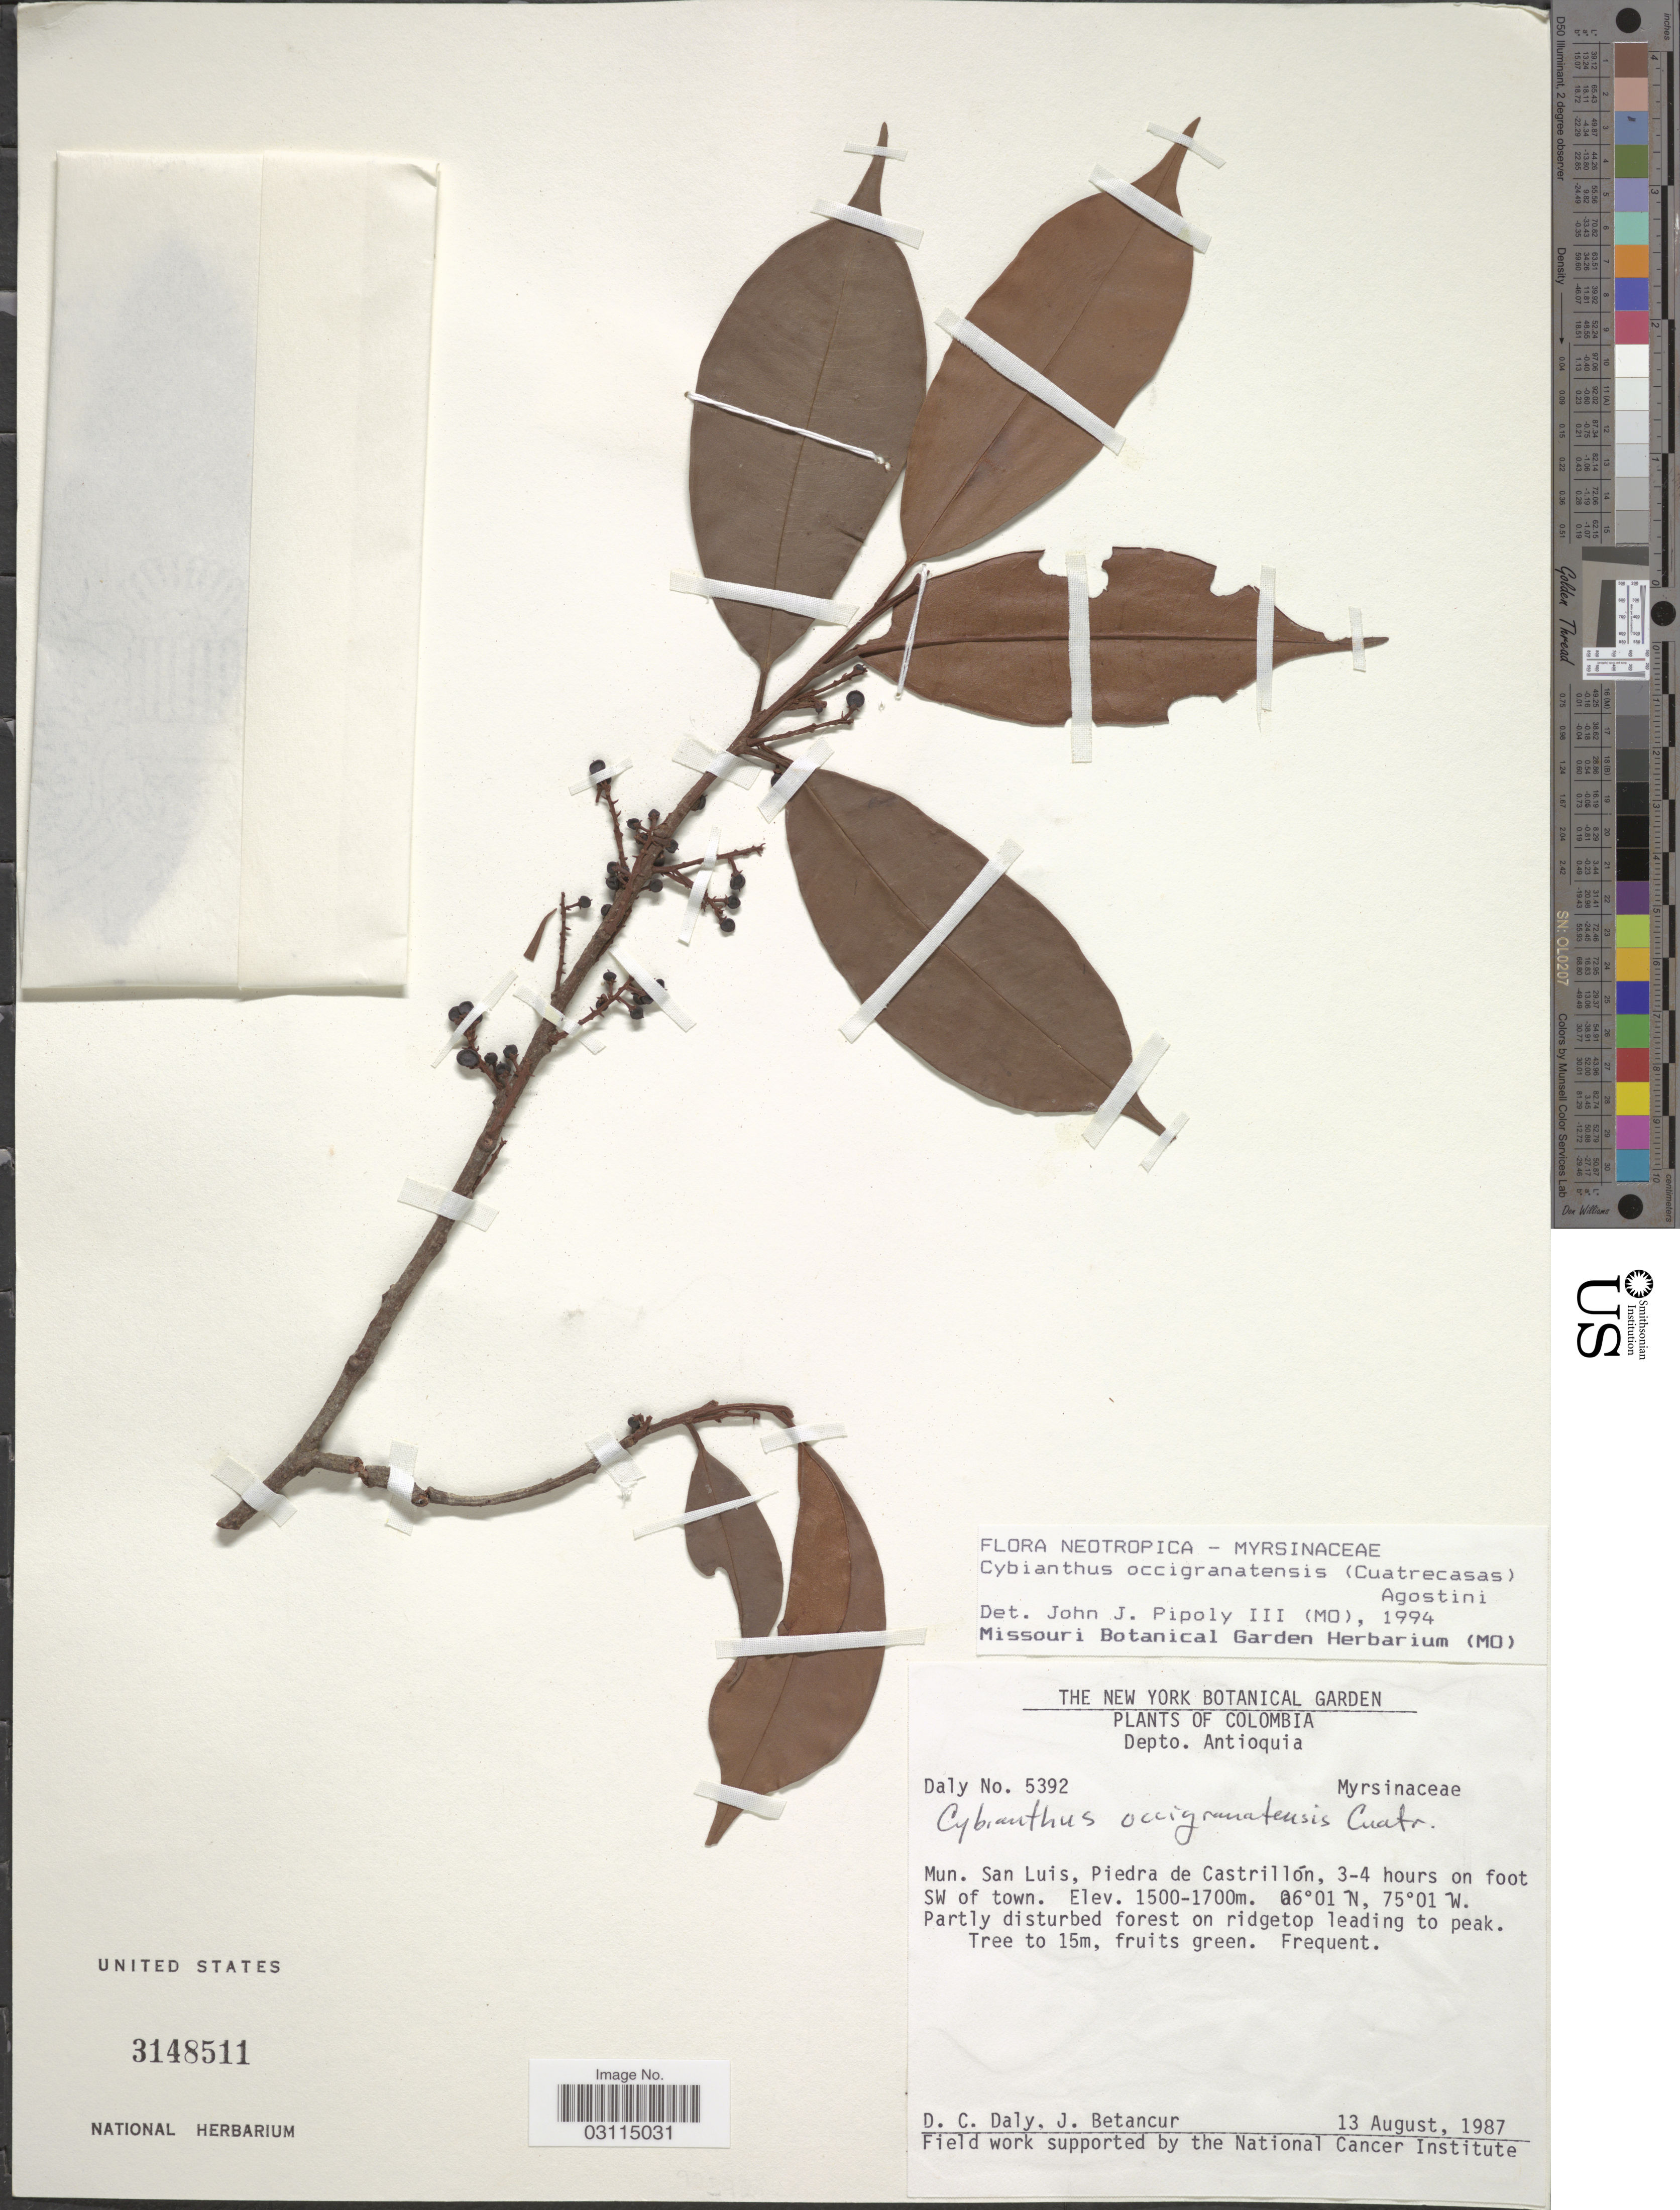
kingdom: Plantae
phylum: Tracheophyta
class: Magnoliopsida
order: Ericales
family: Primulaceae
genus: Cybianthus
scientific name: Cybianthus occigranatensis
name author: (Cuatrec.) G. Agostini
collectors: D. C. Daly & J. Betancur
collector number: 5392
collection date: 1987-08-13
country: Colombia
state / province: Antioquia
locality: Depto. Antioquia, Mun. San Luis, Piedra de Castrillón, 3-4 hours on foot SW of town.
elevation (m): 1500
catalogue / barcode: US 3148511